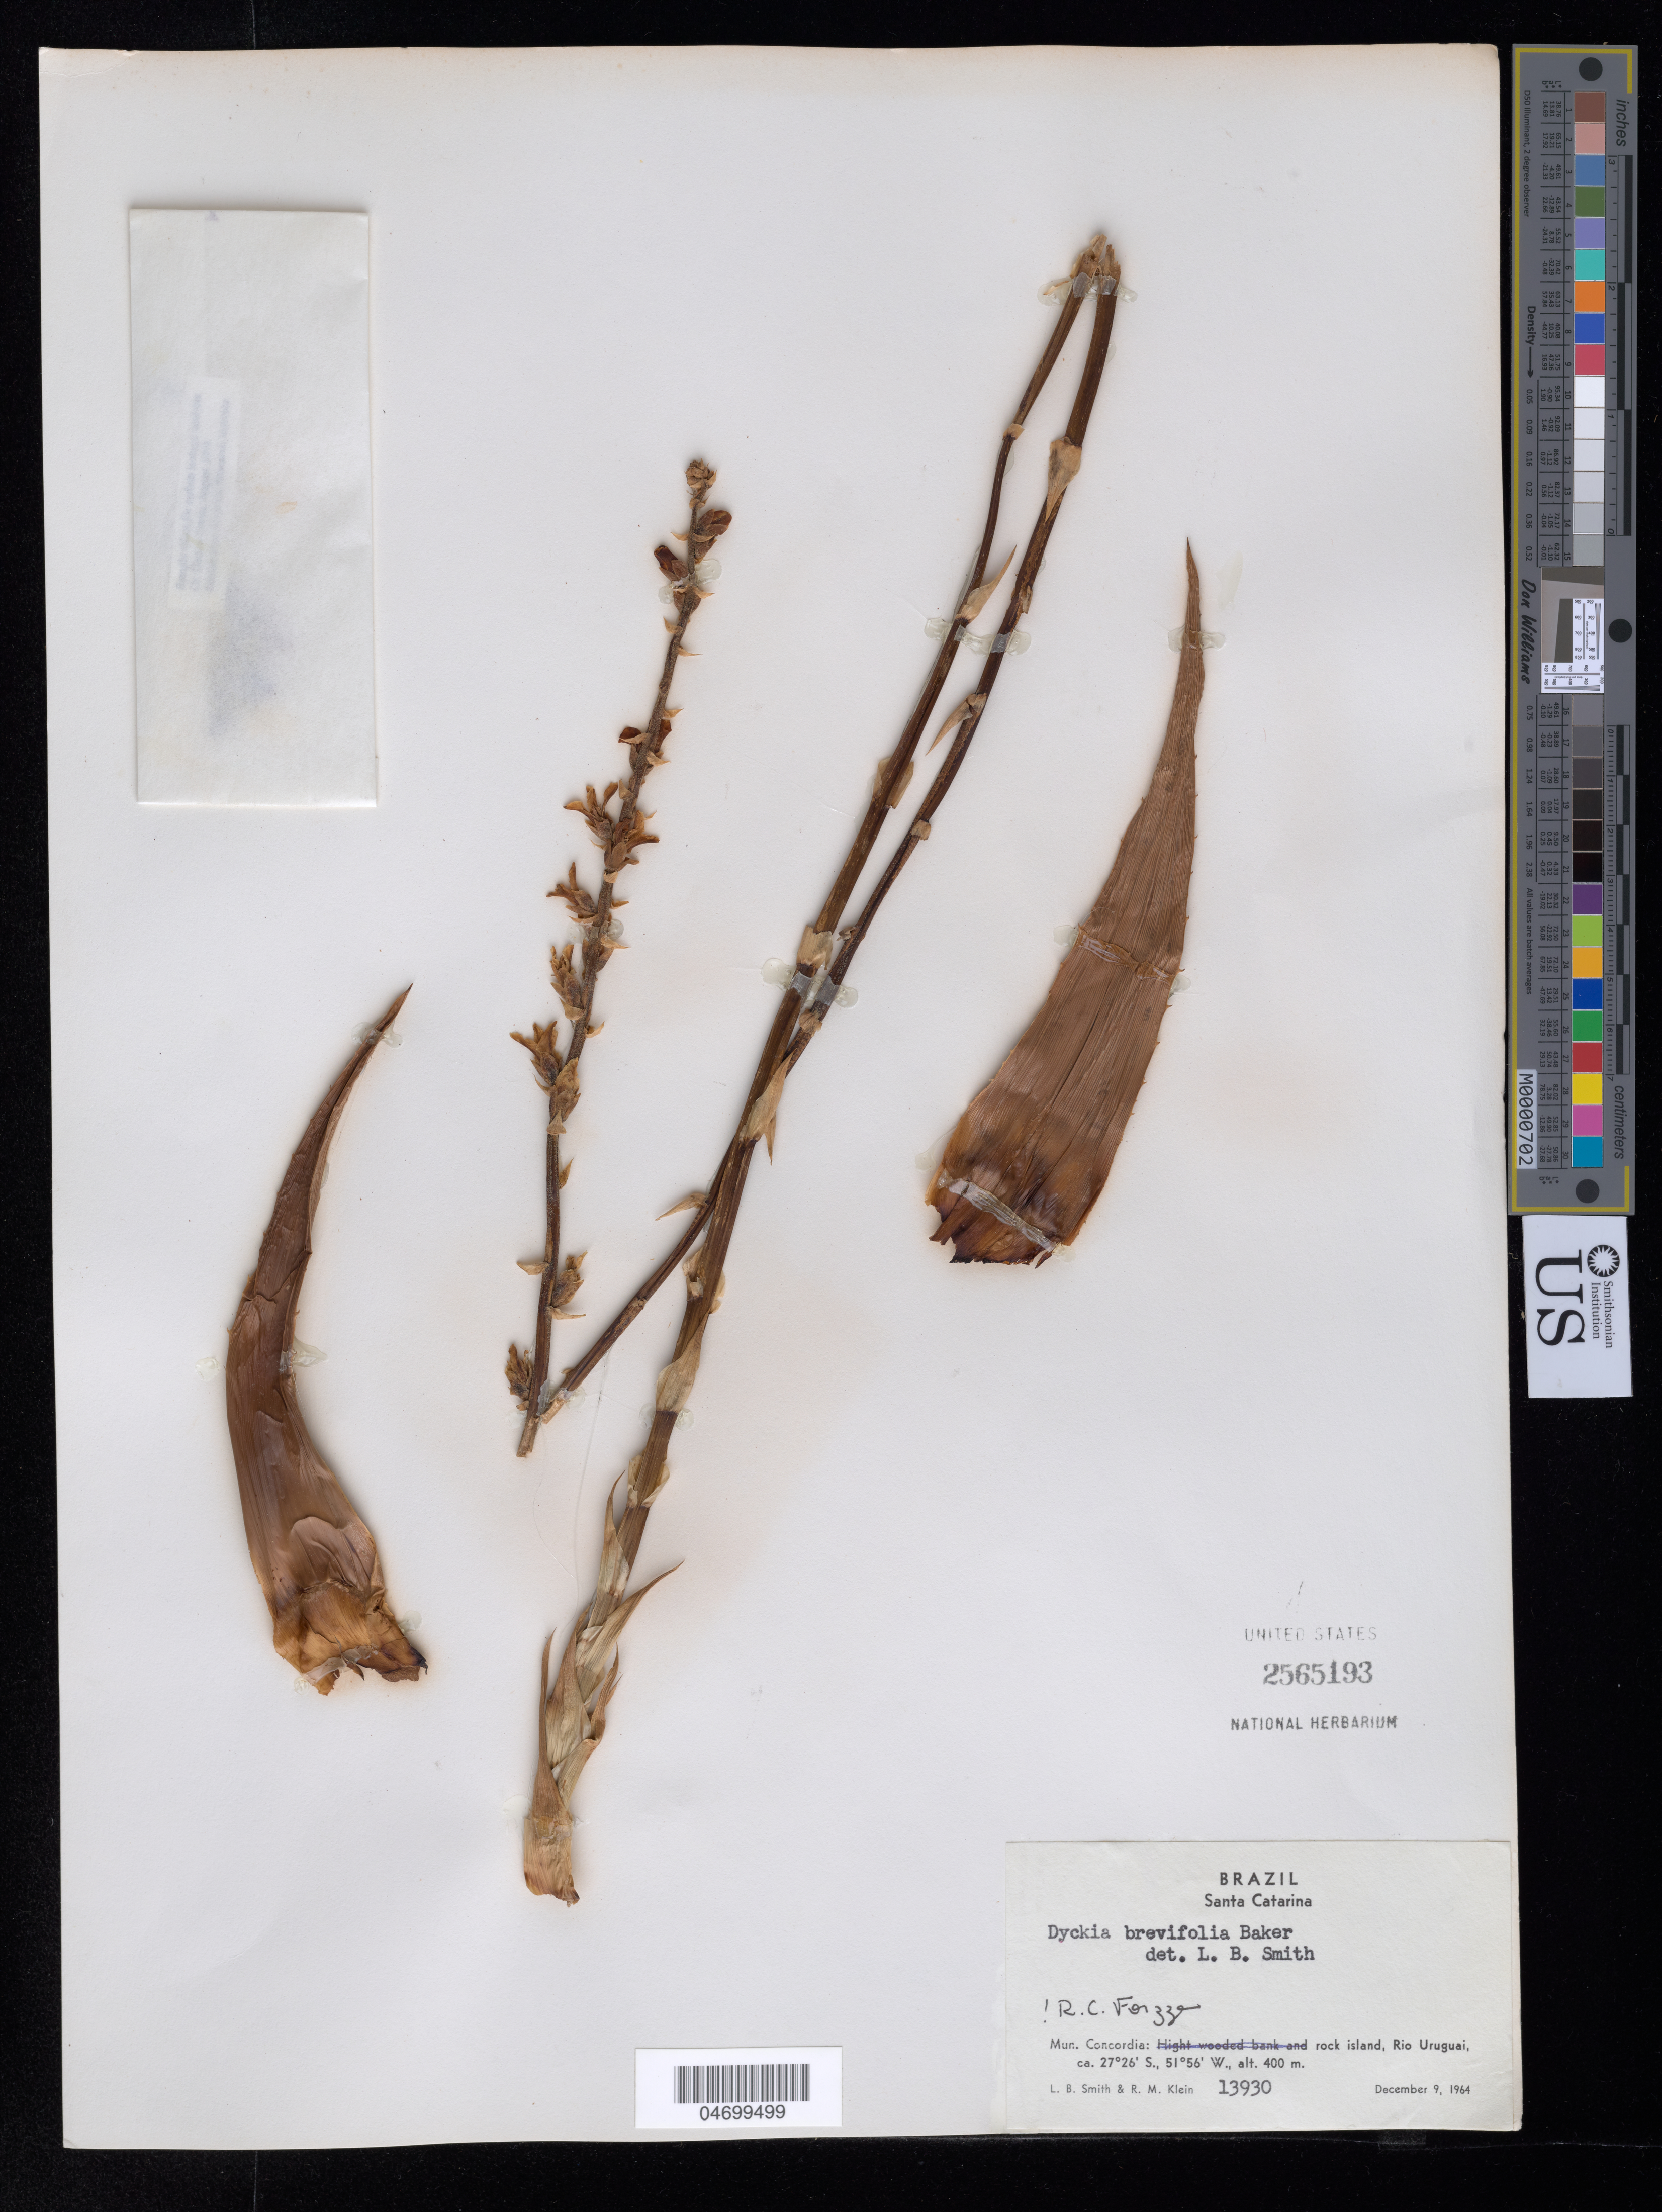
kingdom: Plantae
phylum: Tracheophyta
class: Liliopsida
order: Poales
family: Bromeliaceae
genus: Dyckia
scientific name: Dyckia brevifolia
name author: Baker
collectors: L. Smith & R. M. Klein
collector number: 13930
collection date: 1964-12-09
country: Brazil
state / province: Santa Catarina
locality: Mun. Concordia: rock island, Rio Uruguai.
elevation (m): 400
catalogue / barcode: US 2565193